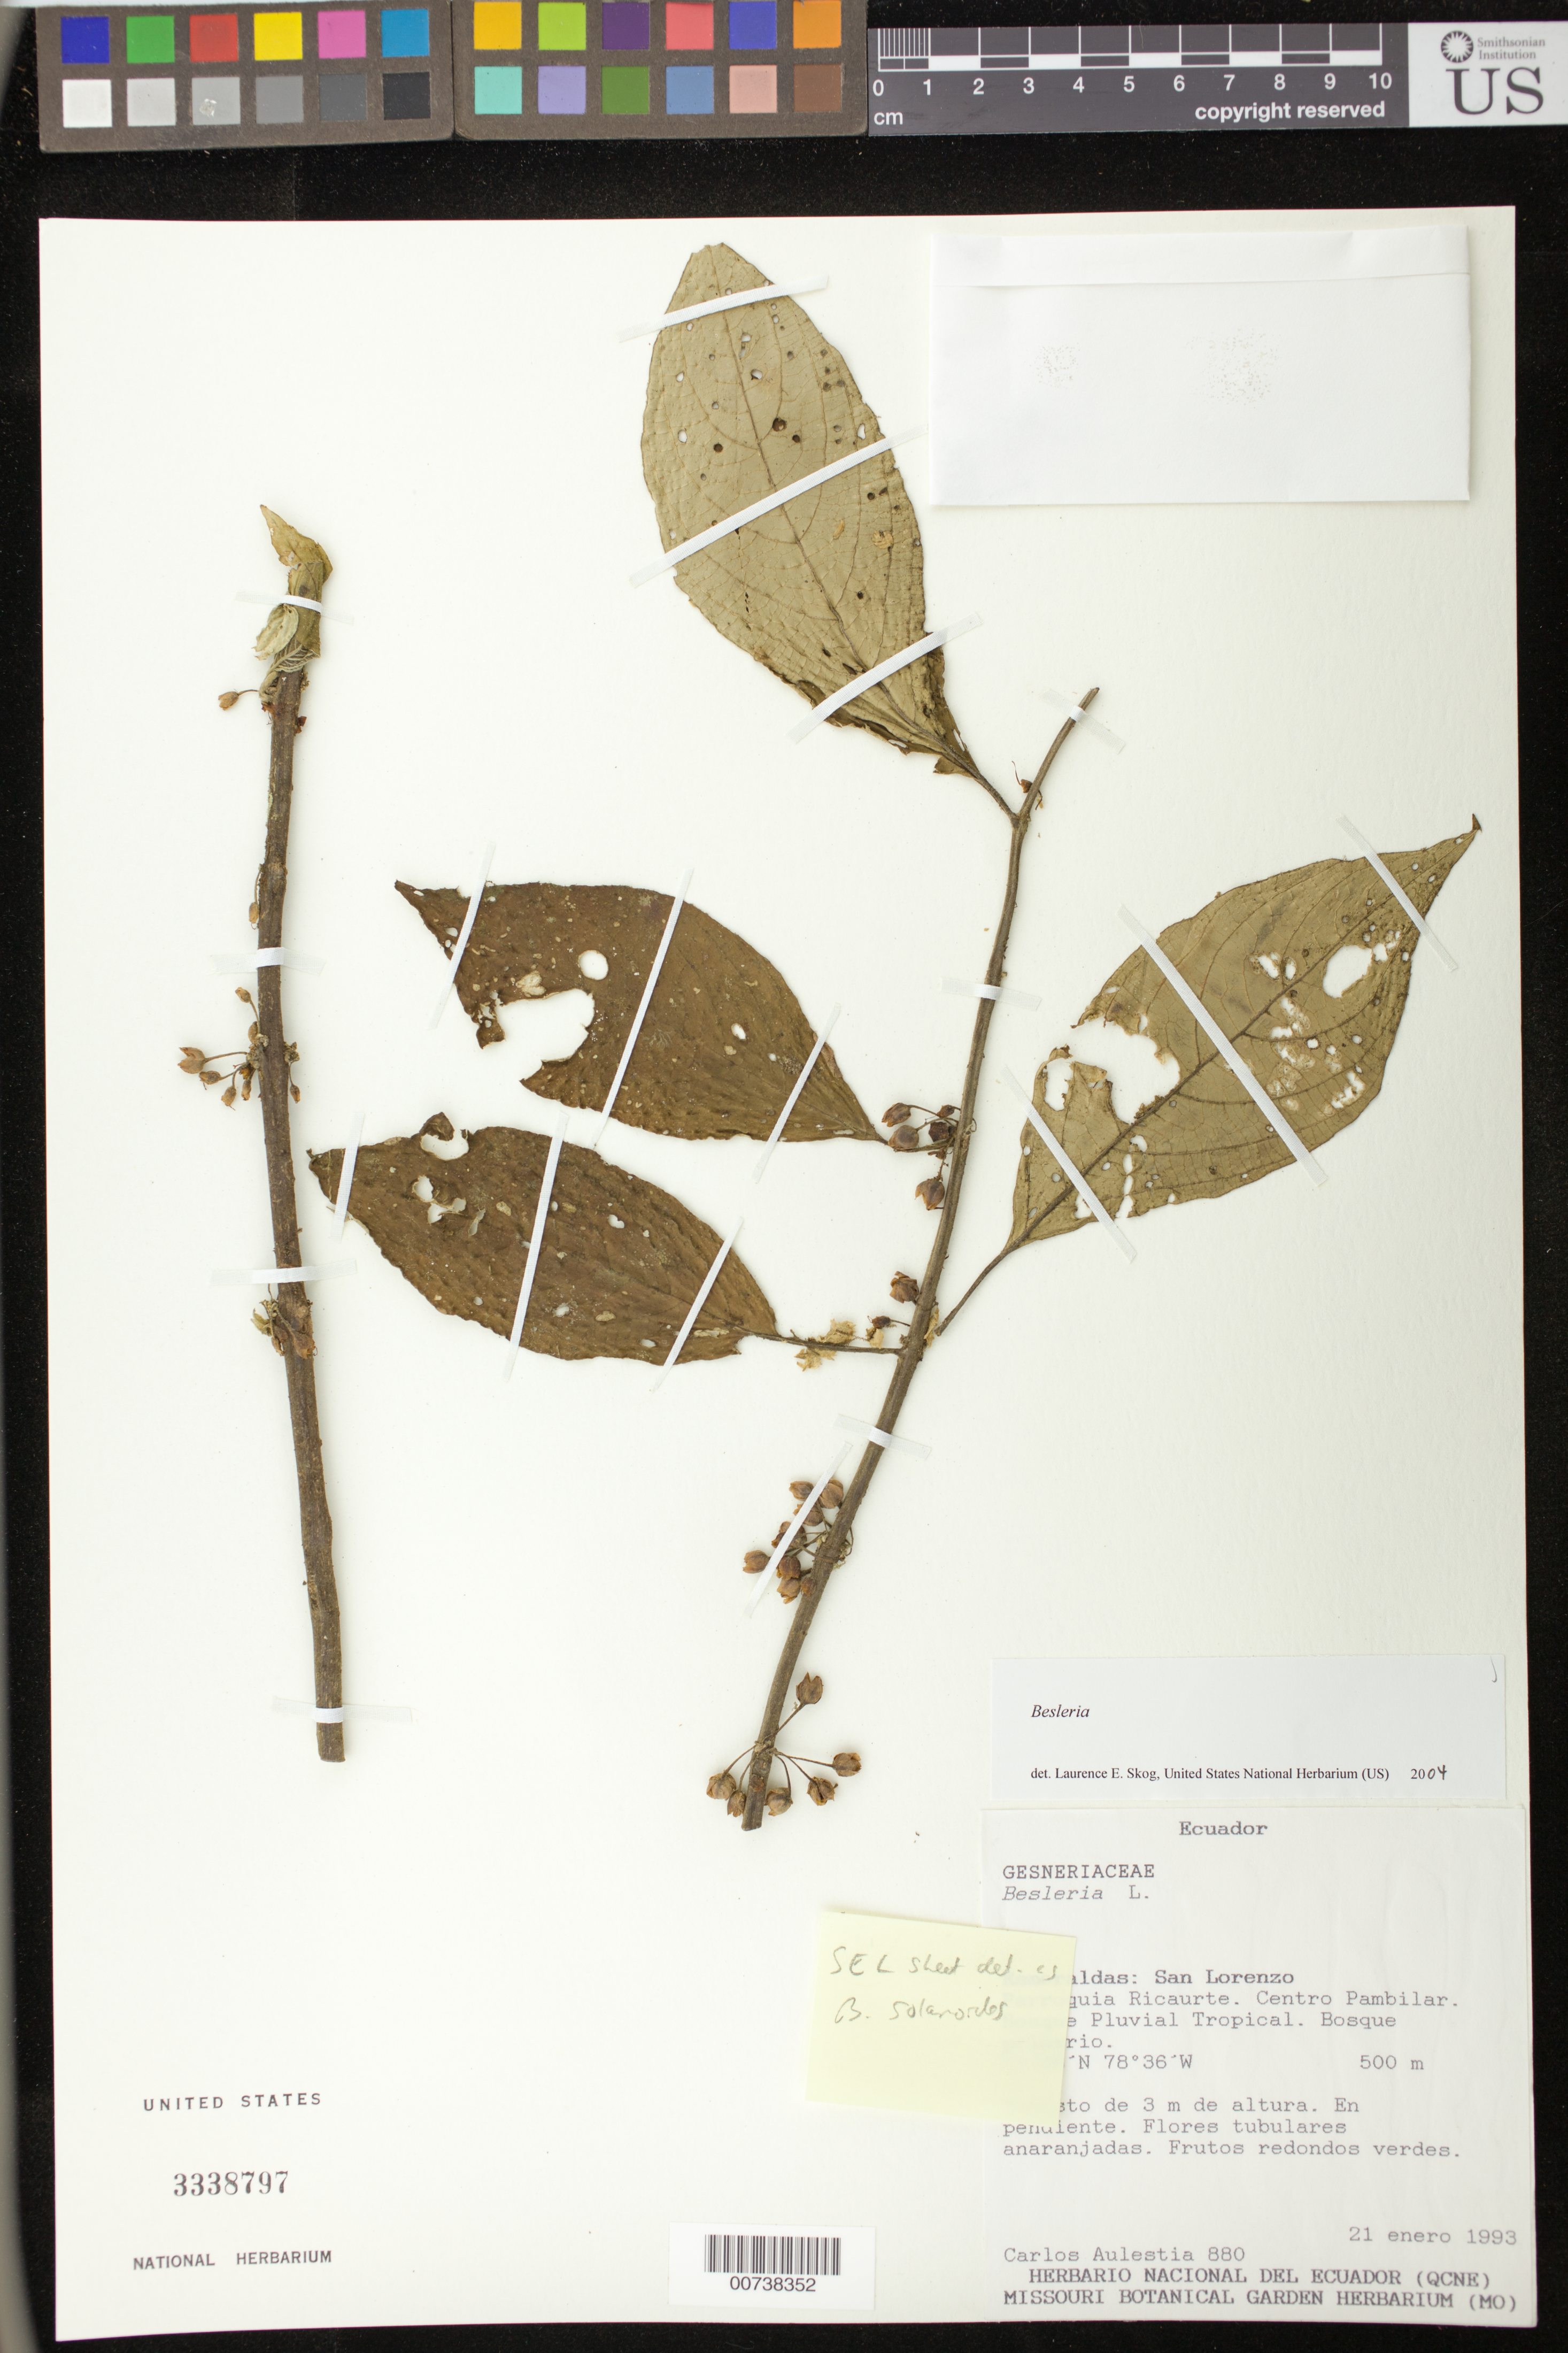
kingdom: Plantae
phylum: Tracheophyta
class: Magnoliopsida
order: Lamiales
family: Gesneriaceae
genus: Besleria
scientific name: Besleria sp.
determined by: Skog, Laurence E.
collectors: C. Aulestia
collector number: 880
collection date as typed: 21 Jan 1993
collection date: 1993-01-21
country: Ecuador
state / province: Esmeraldas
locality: Esmeraldas: San Lorenzo. Parroquia Ricaurte; Centro Pambilar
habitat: Bosque pluvial tropical; bosque primario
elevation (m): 500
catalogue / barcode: US 3338797